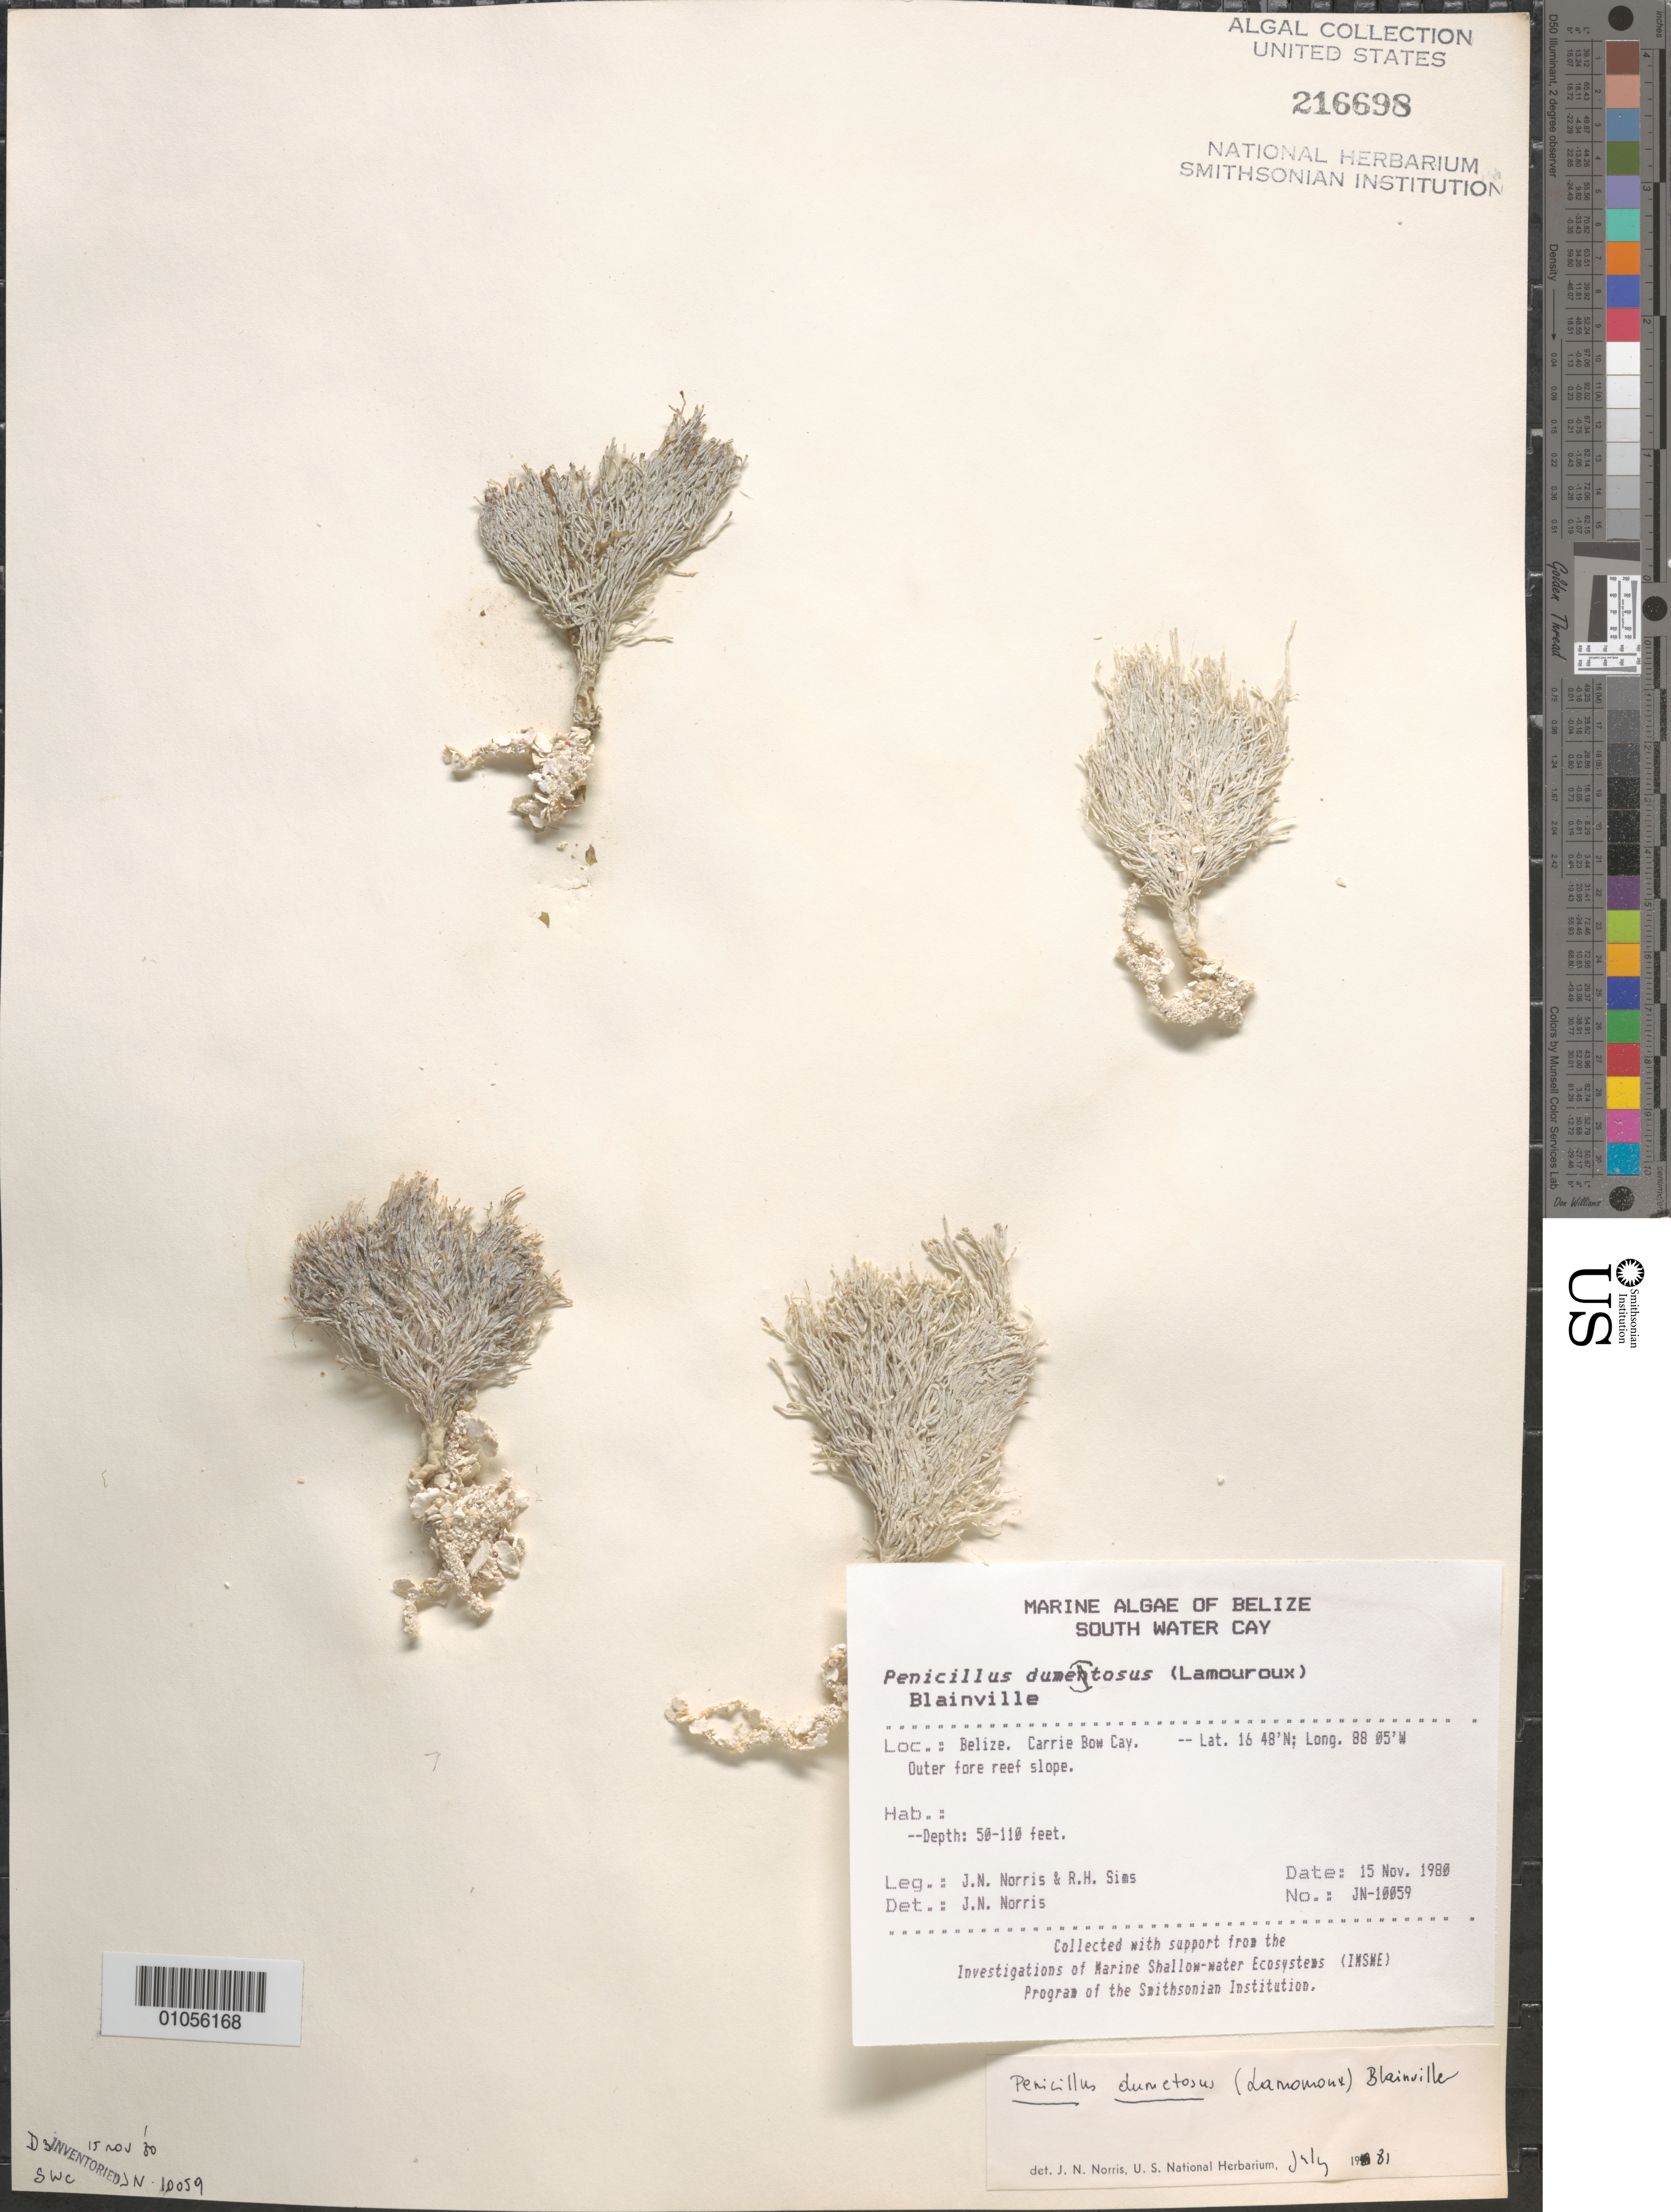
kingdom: Plantae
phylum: Chlorophyta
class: Ulvophyceae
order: Bryopsidales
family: Udoteaceae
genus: Penicillus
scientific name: Penicillus dumetosus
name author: (J.V.Lamouroux) Blainville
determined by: Norris, James N.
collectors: J. N. Norris & R. H. Sims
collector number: JN-10059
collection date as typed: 15 Nov 1980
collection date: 1980-11-15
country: Belize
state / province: Stann Creek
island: Carrie Bow Cay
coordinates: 16 48'N, 88 05'W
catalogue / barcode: US 216698